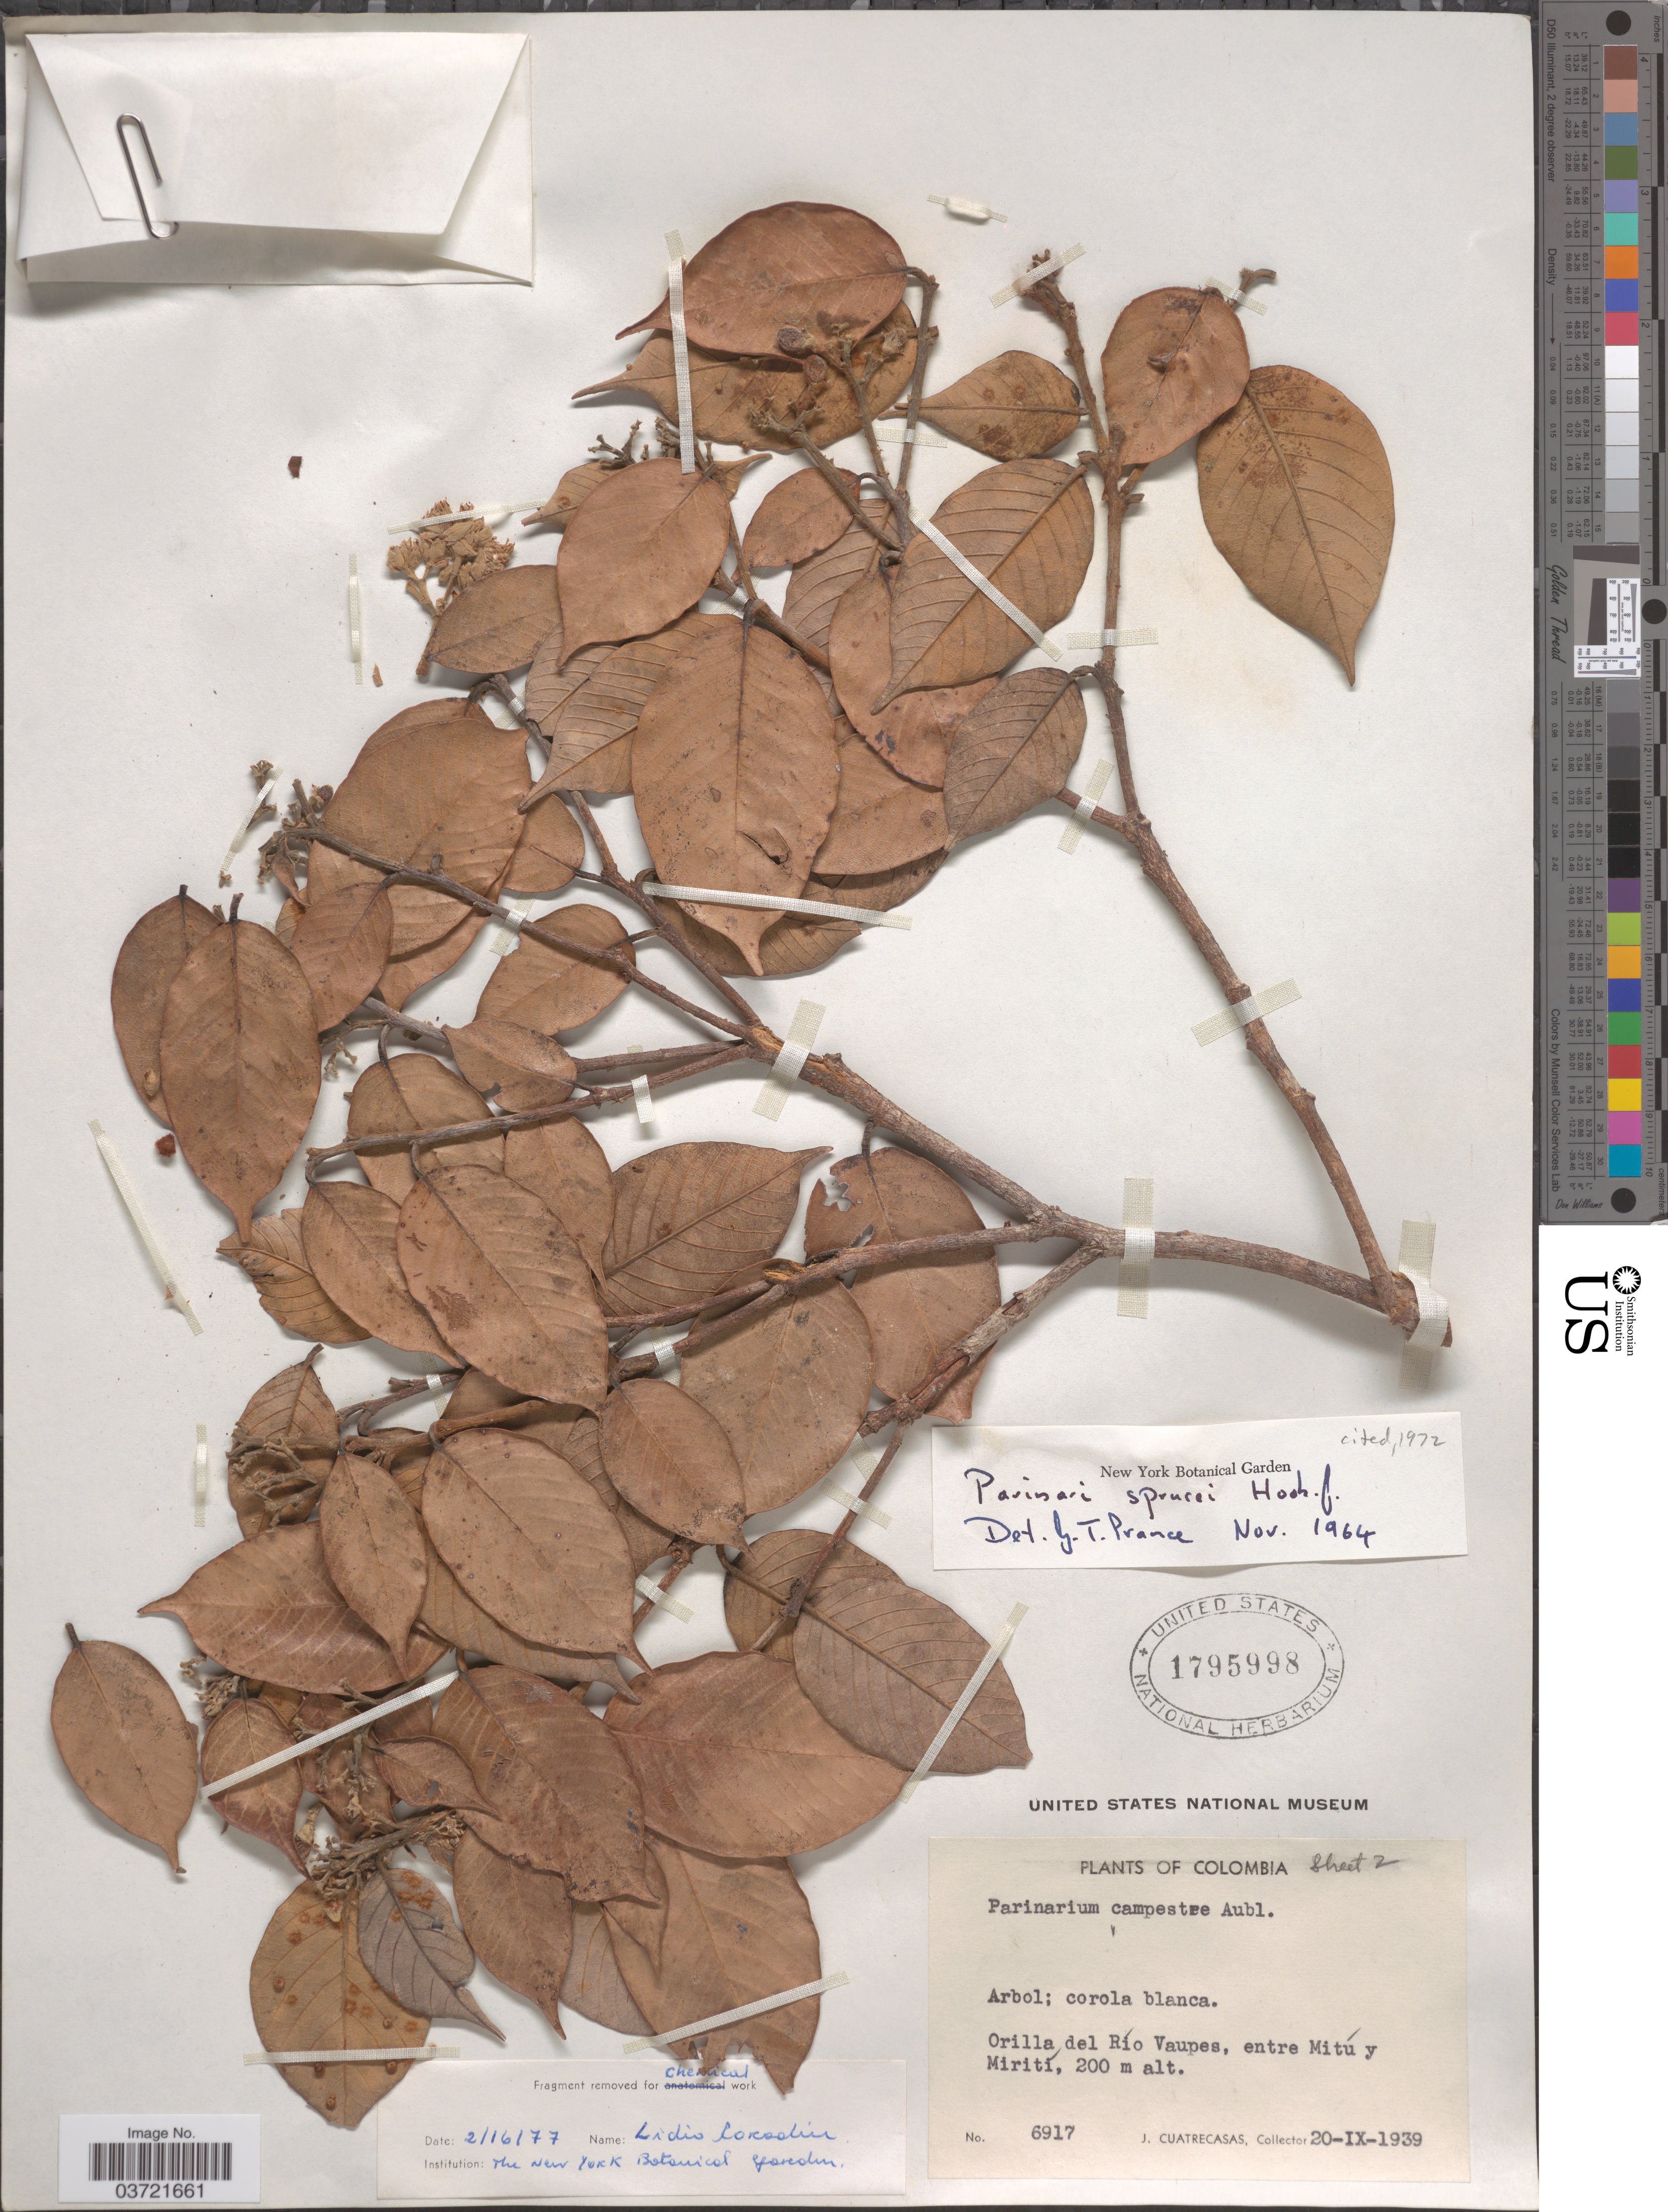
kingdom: Plantae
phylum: Tracheophyta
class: Magnoliopsida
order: Malpighiales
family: Chrysobalanaceae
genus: Parinari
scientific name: Parinari sprucei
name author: Hook. f.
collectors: J. Cuatrecasas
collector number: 6917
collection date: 1939-09-20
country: Colombia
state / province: Vaupés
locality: Orilla del Río Vaupés, entre Mitú y Mirití.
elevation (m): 200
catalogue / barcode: US 1795998